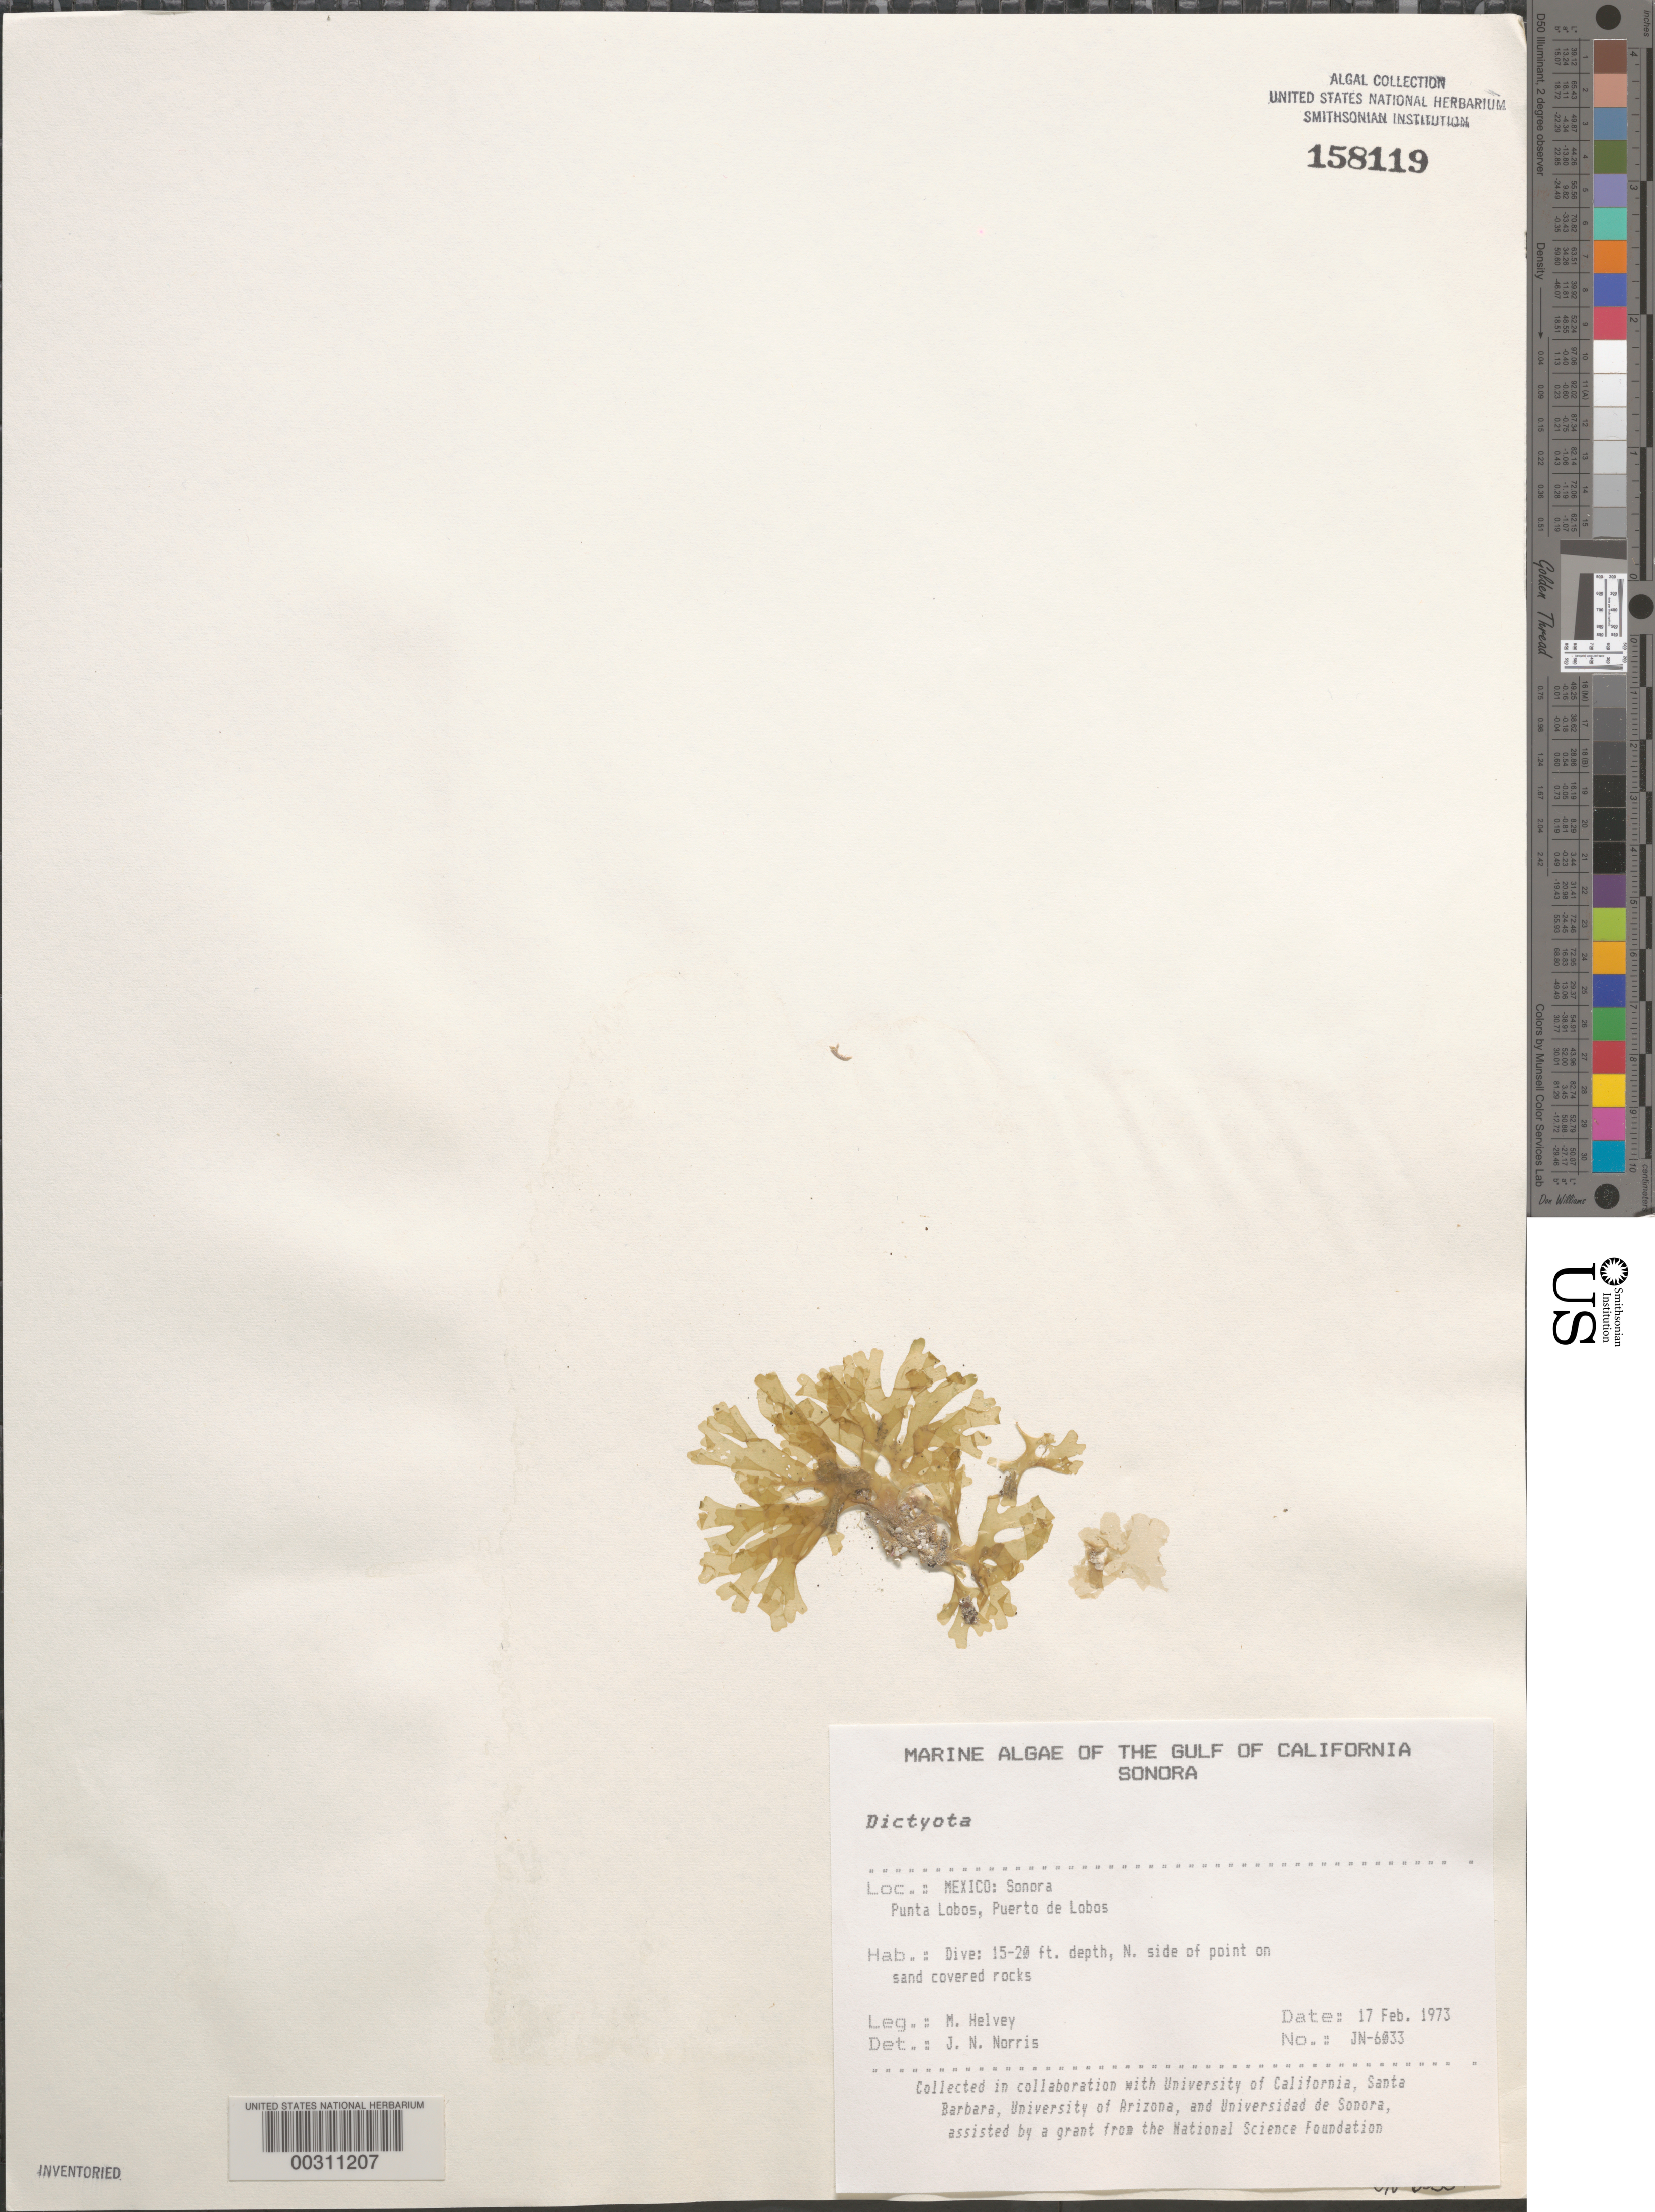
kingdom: Chromista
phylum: Ochrophyta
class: Phaeophyceae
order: Dictyotales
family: Dictyotaceae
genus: Dictyota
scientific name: Dictyota sp.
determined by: Norris, James N.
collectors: M. Helvey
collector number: JN-6033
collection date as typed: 17 Feb 1973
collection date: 1973-02-17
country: Mexico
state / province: Sonora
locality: Punta lobos, puerto de lobos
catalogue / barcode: US 158119